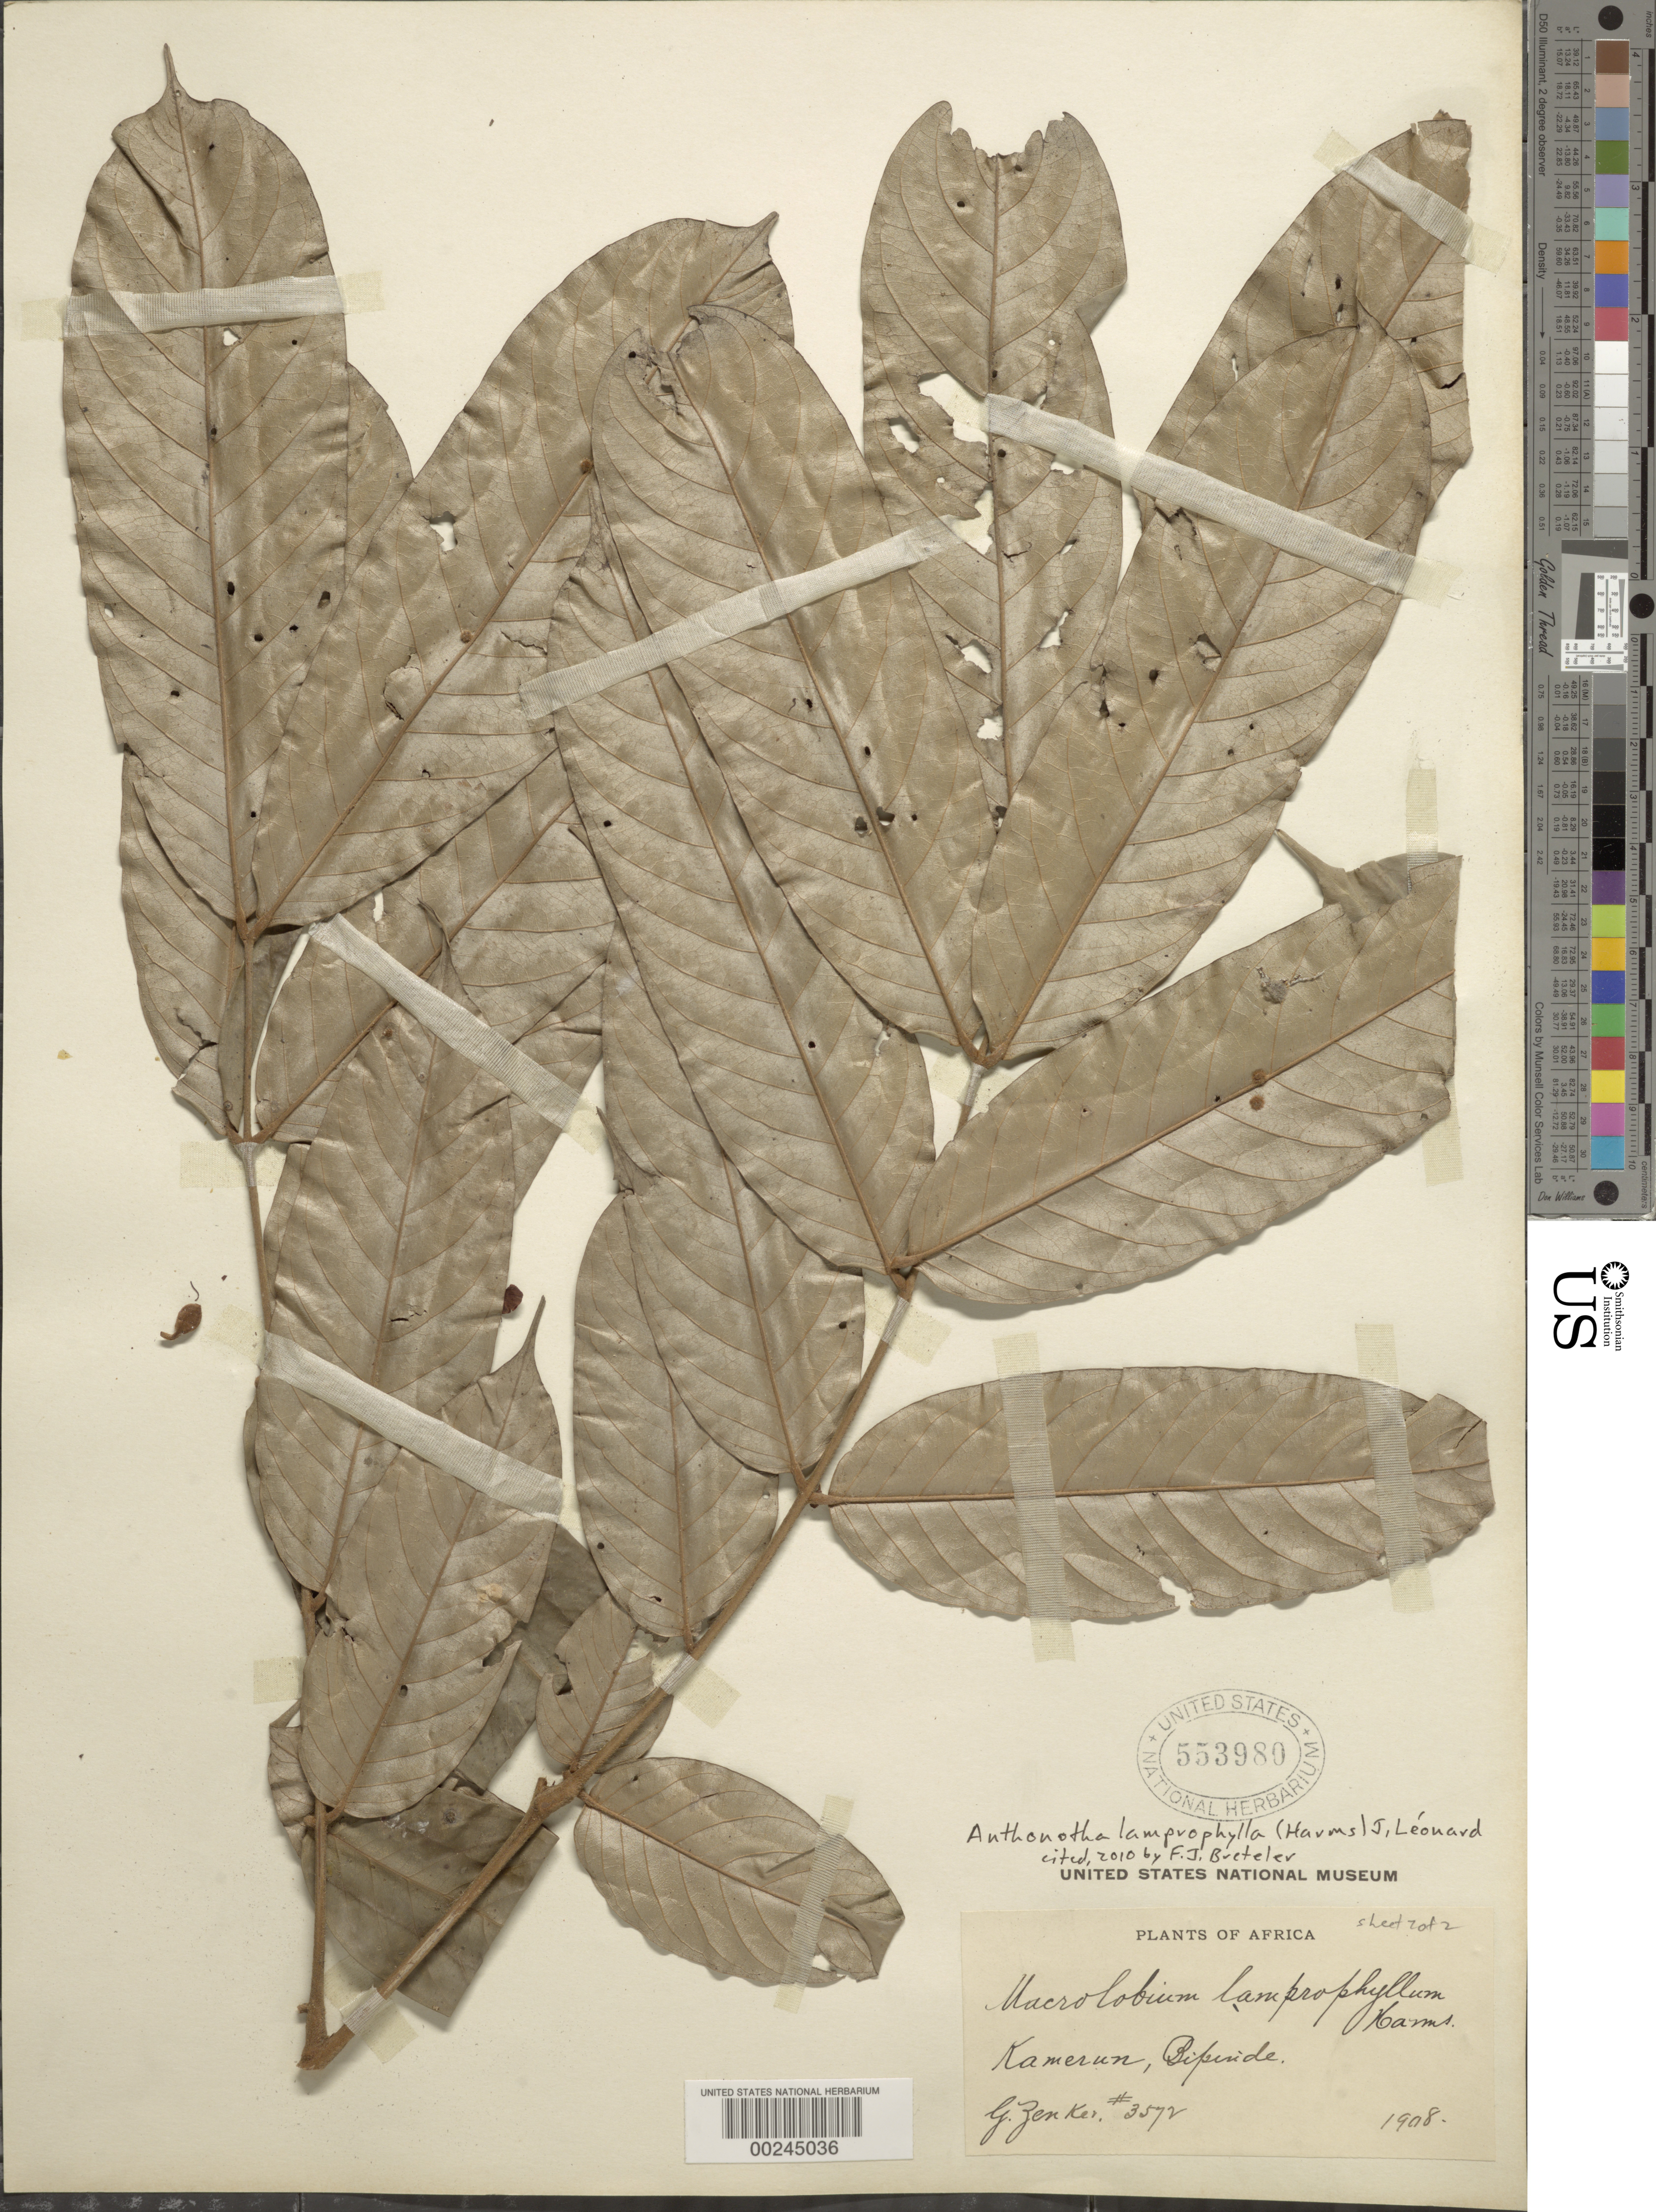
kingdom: Plantae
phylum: Tracheophyta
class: Magnoliopsida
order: Fabales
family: Fabaceae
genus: Anthonotha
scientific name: Anthonotha lamprophylla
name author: (Harms) J. Léonard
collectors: G. A. Zenker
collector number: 3572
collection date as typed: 1908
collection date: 1908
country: Cameroon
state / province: Sud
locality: Kamerun, Bipinde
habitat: Forest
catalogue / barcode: US 553980